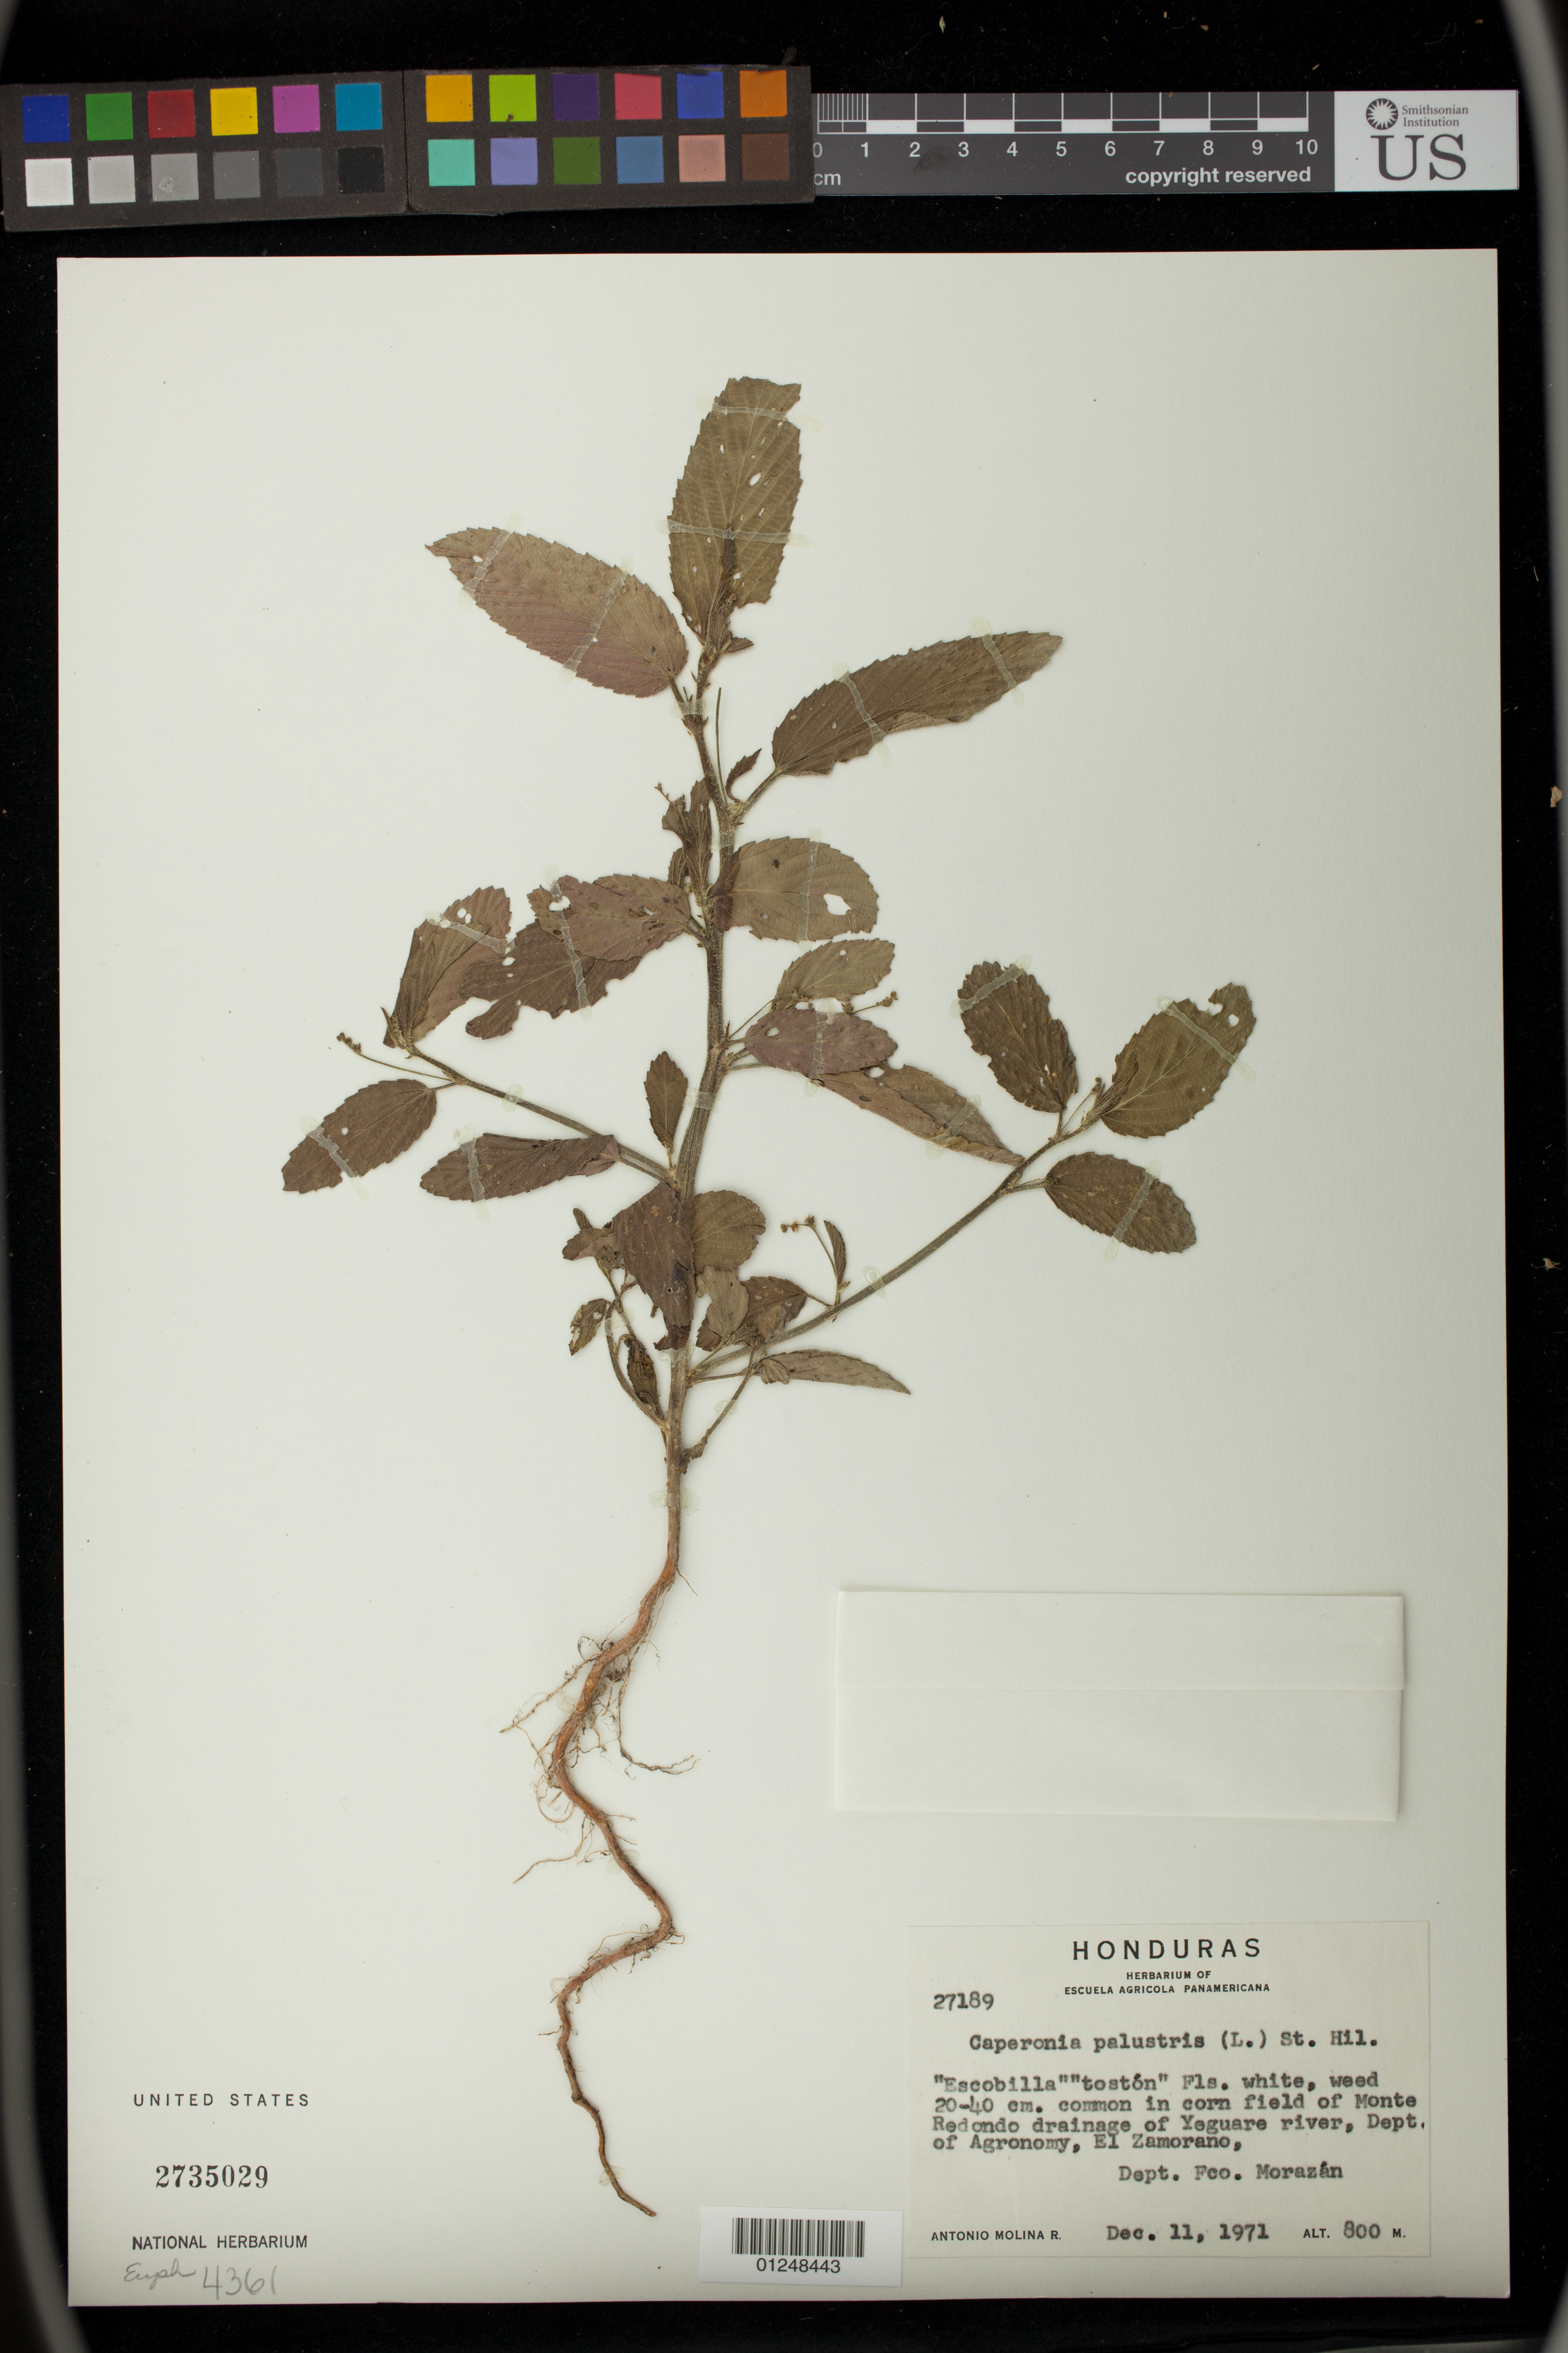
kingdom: Plantae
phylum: Tracheophyta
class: Magnoliopsida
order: Malpighiales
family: Euphorbiaceae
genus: Caperonia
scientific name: Caperonia palustris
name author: (L.) A. St.-Hil.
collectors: A. Molina R.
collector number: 27189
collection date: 1971-12-11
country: Honduras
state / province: Fco. Morazán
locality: Corn field of Monte Redondo drainage of Yeguare river, Dept. of Agronomy, El Zamorano.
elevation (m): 800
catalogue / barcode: US 2735029